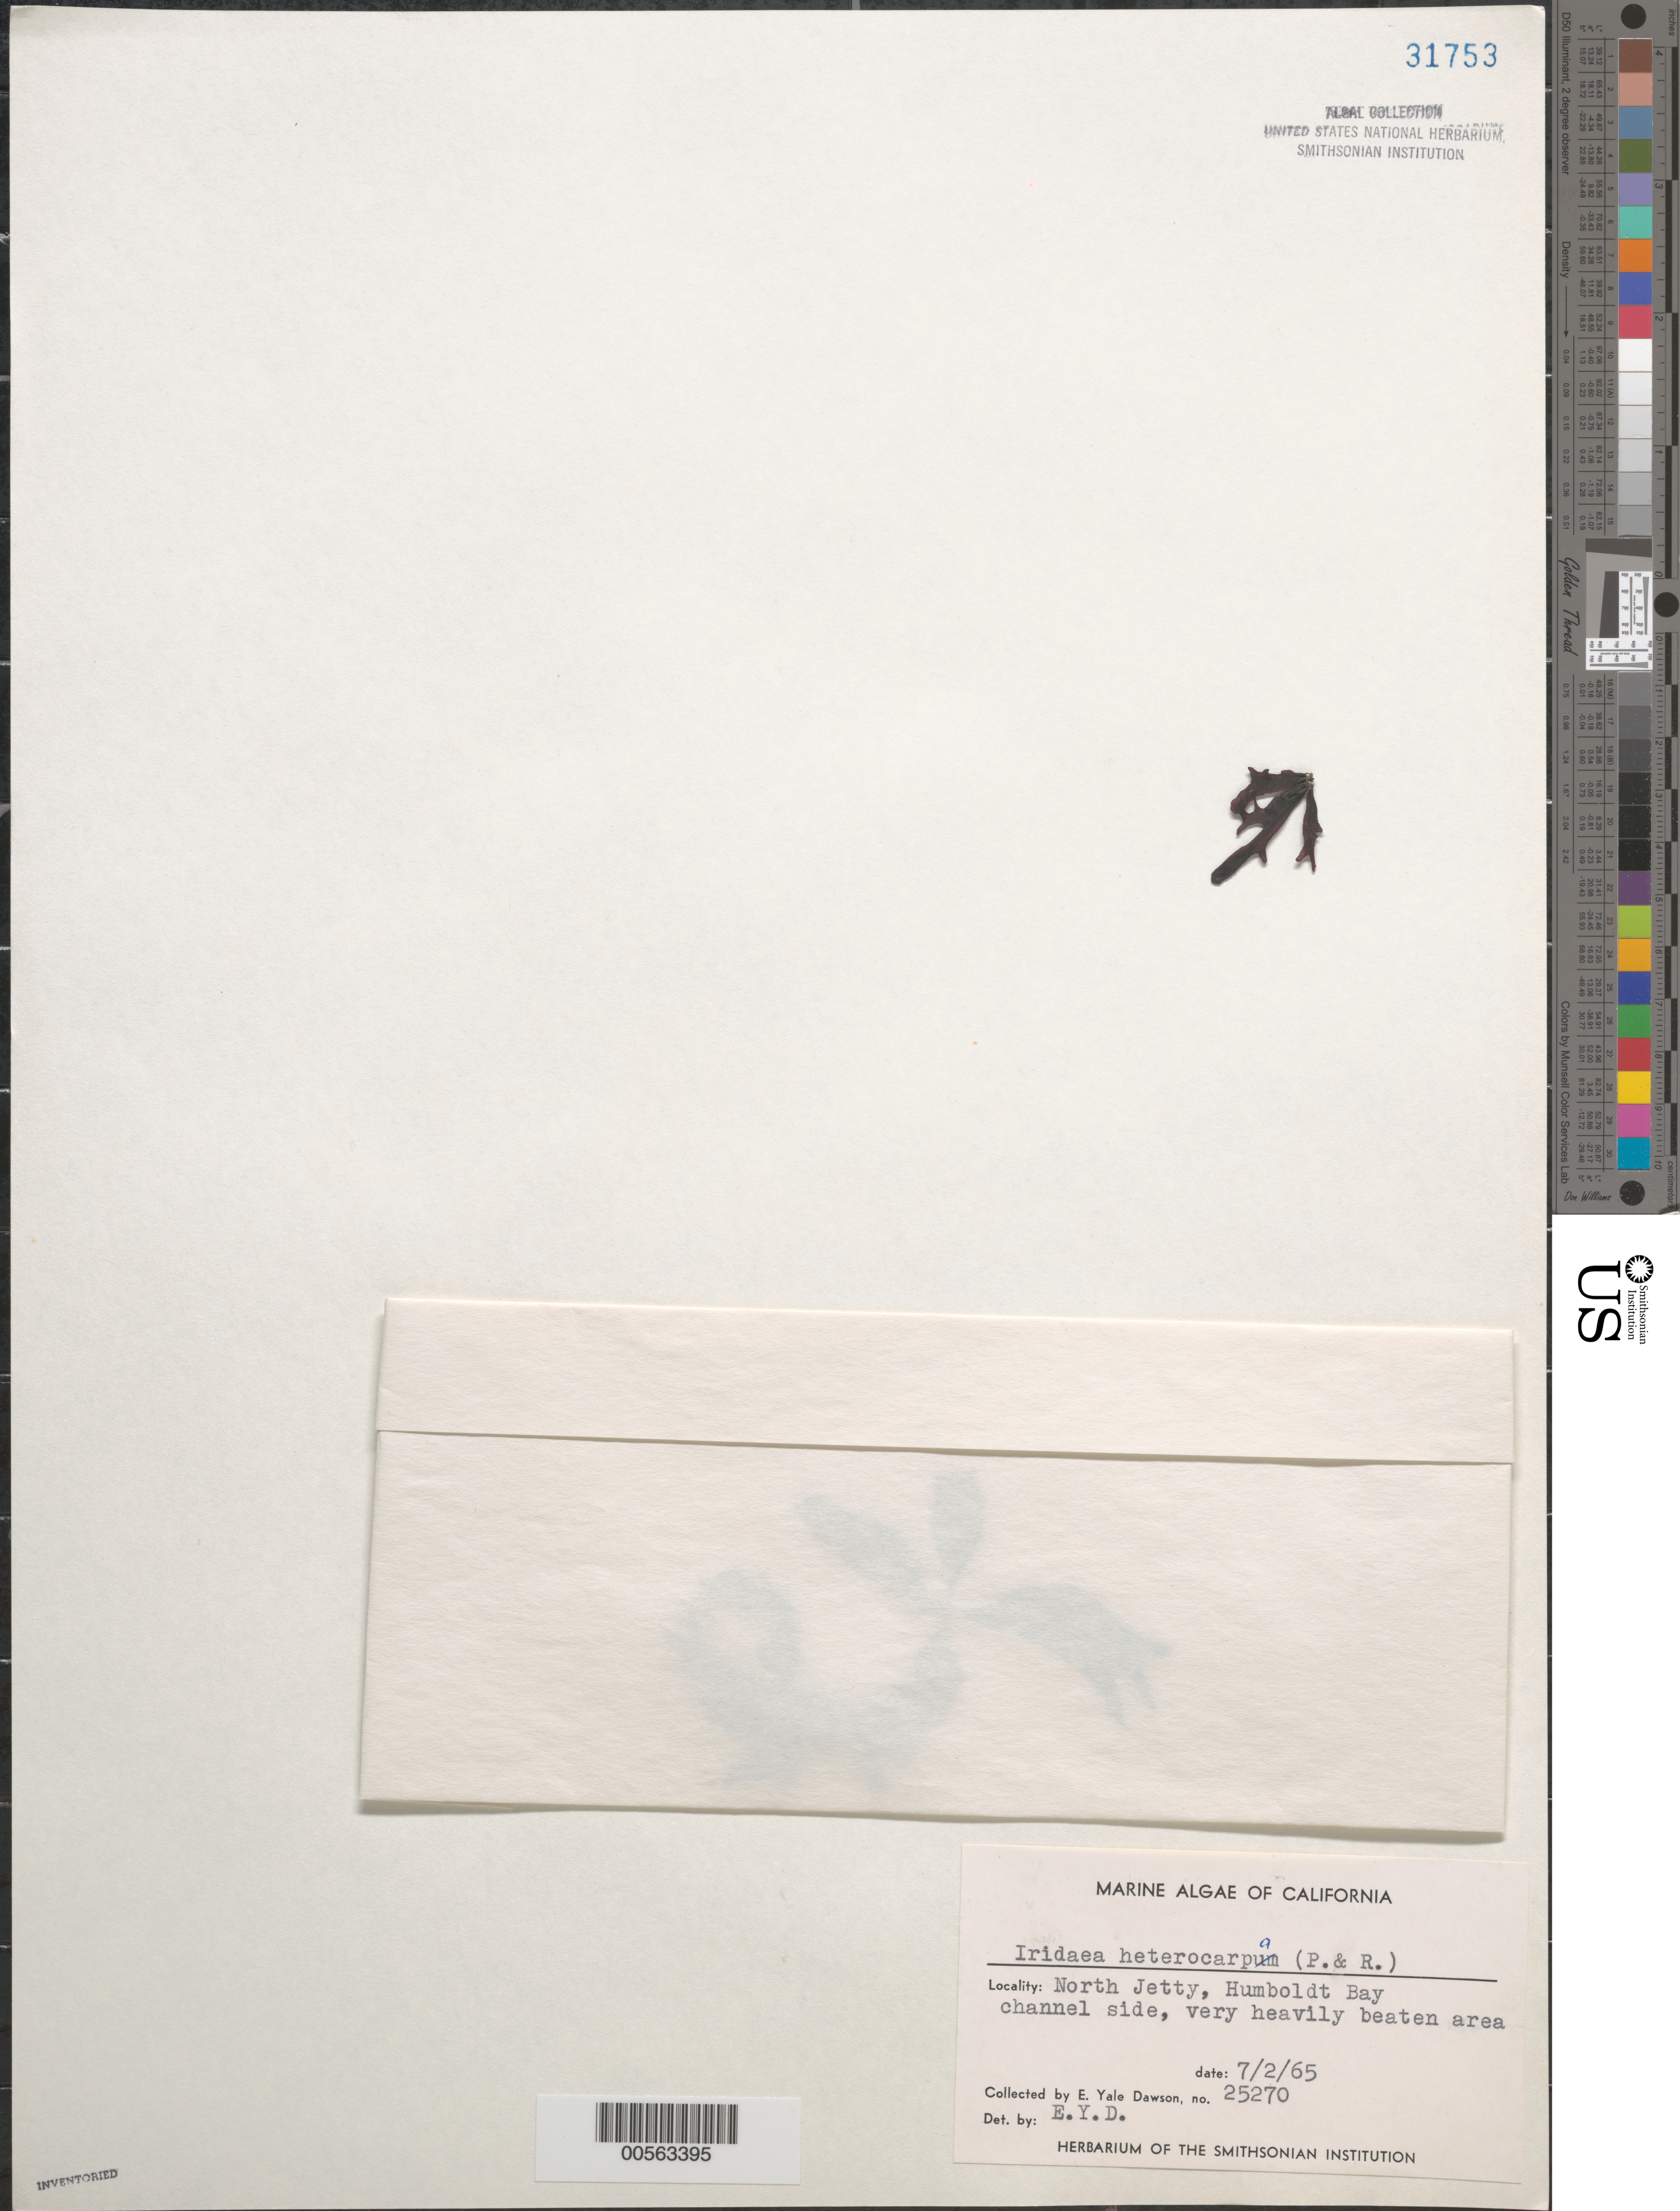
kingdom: Plantae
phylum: Rhodophyta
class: Florideophyceae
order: Gigartinales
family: Gigartinaceae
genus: Chondrus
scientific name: Chondrus crispus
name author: Stackh.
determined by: Algae name updating Project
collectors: E. Y. Dawson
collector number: EYD 25270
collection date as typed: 02 Jul 1965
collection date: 1965-07-02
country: United States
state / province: California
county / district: Humboldt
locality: Humboldt Bay, North Jetty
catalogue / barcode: US 31753